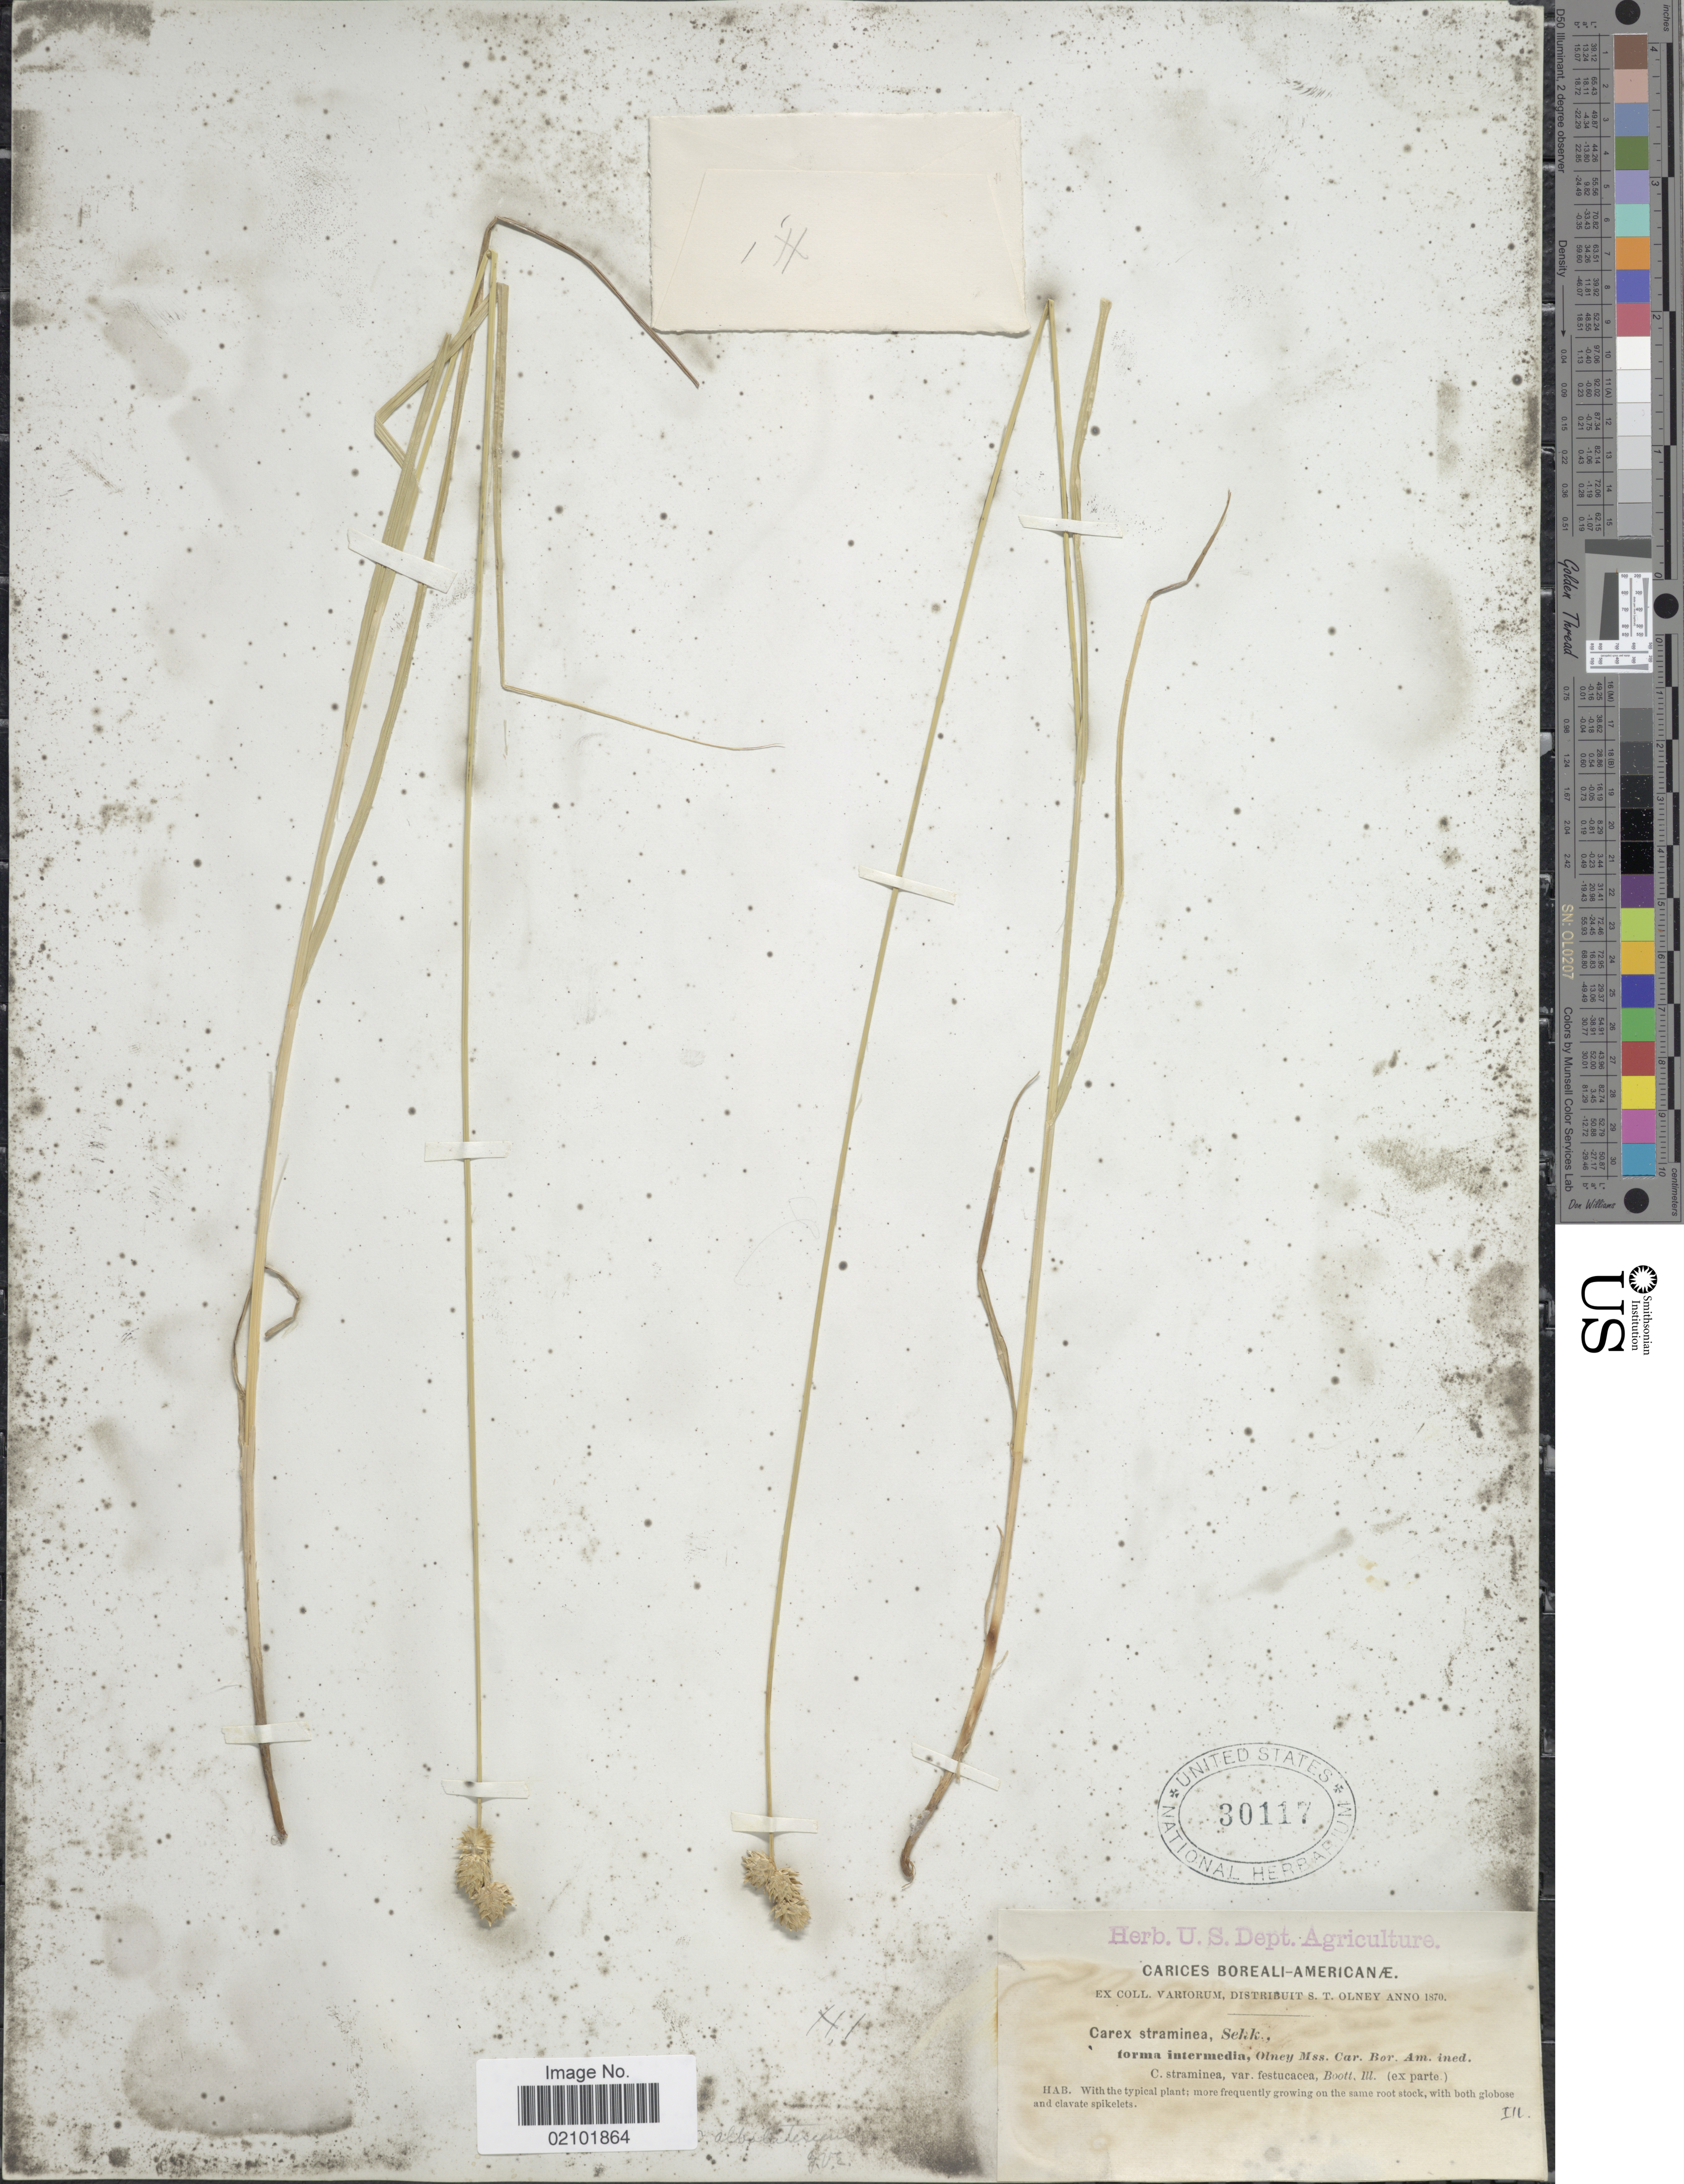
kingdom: Plantae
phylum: Tracheophyta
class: Liliopsida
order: Poales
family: Cyperaceae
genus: Carex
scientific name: Carex albolutescens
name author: Schwein.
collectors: S. Olney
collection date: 1870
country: United States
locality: Carices Boreali-Americanae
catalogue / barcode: US 30117